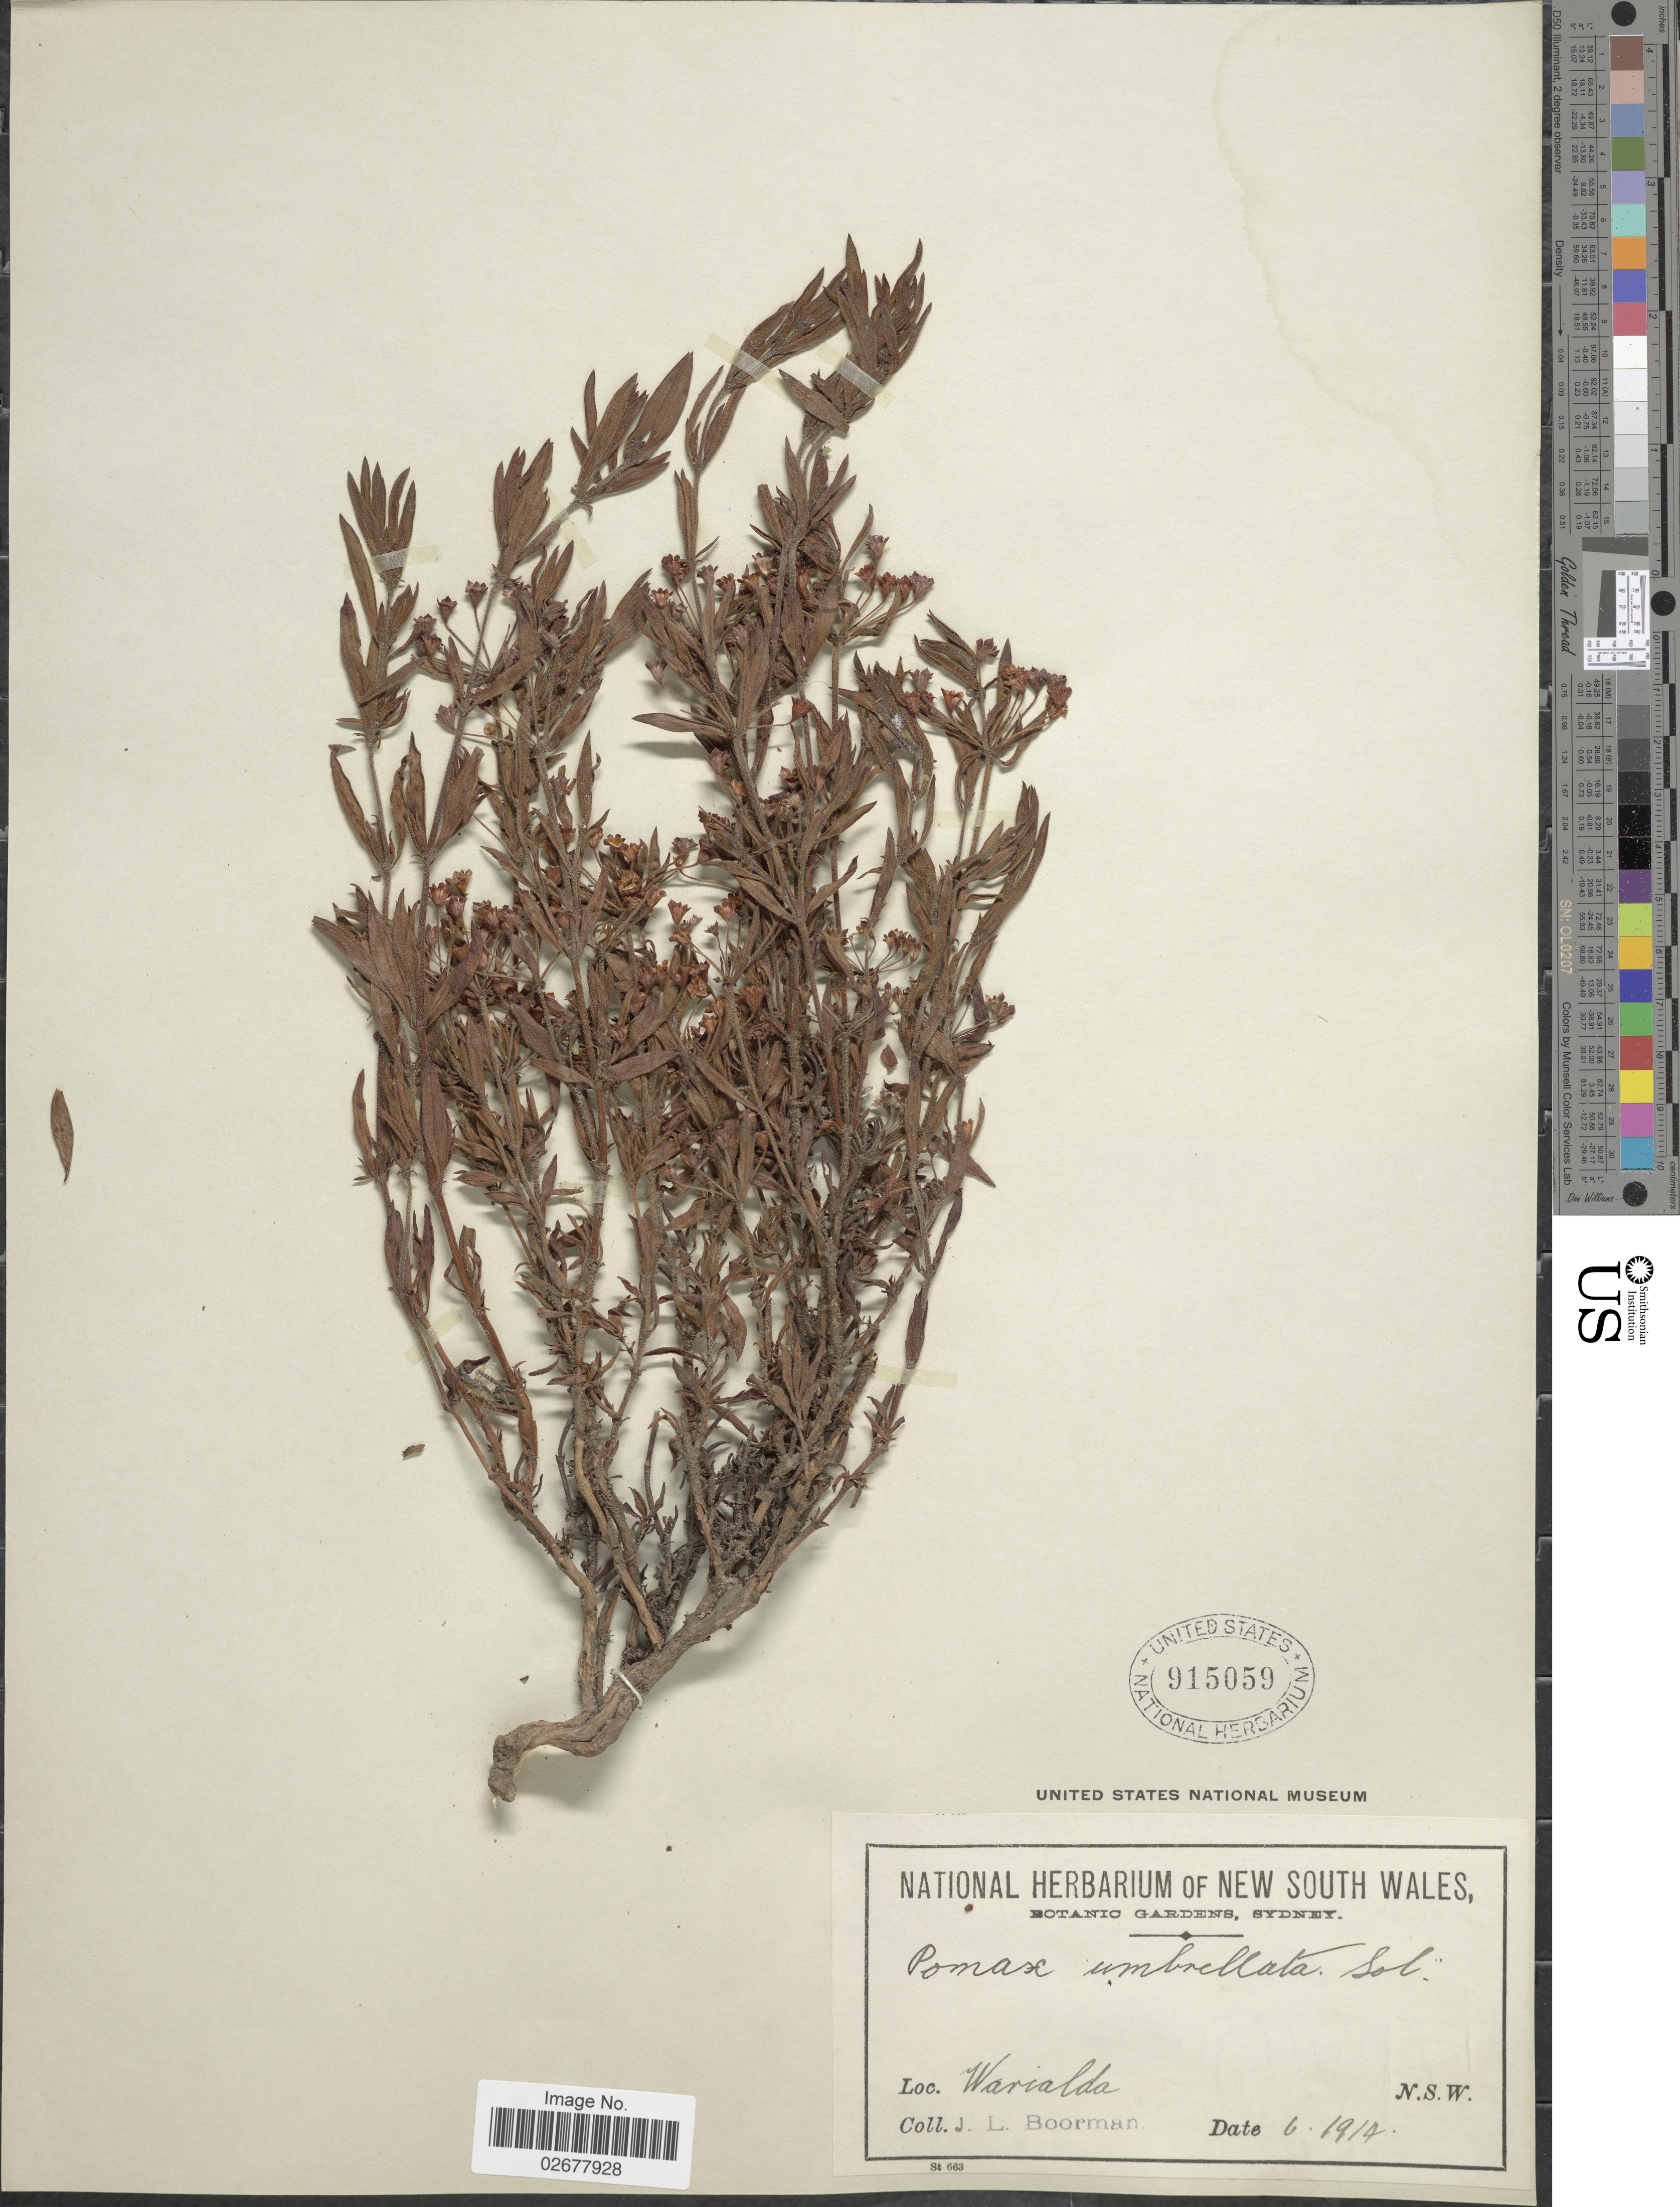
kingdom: Plantae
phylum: Tracheophyta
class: Magnoliopsida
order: Gentianales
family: Rubiaceae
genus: Pomax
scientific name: Pomax umbellata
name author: (Gaertn.) Sol. ex A. Rich.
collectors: J. Boorman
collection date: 1914-06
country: Australia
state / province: New South Wales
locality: Warialda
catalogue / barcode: US 915059